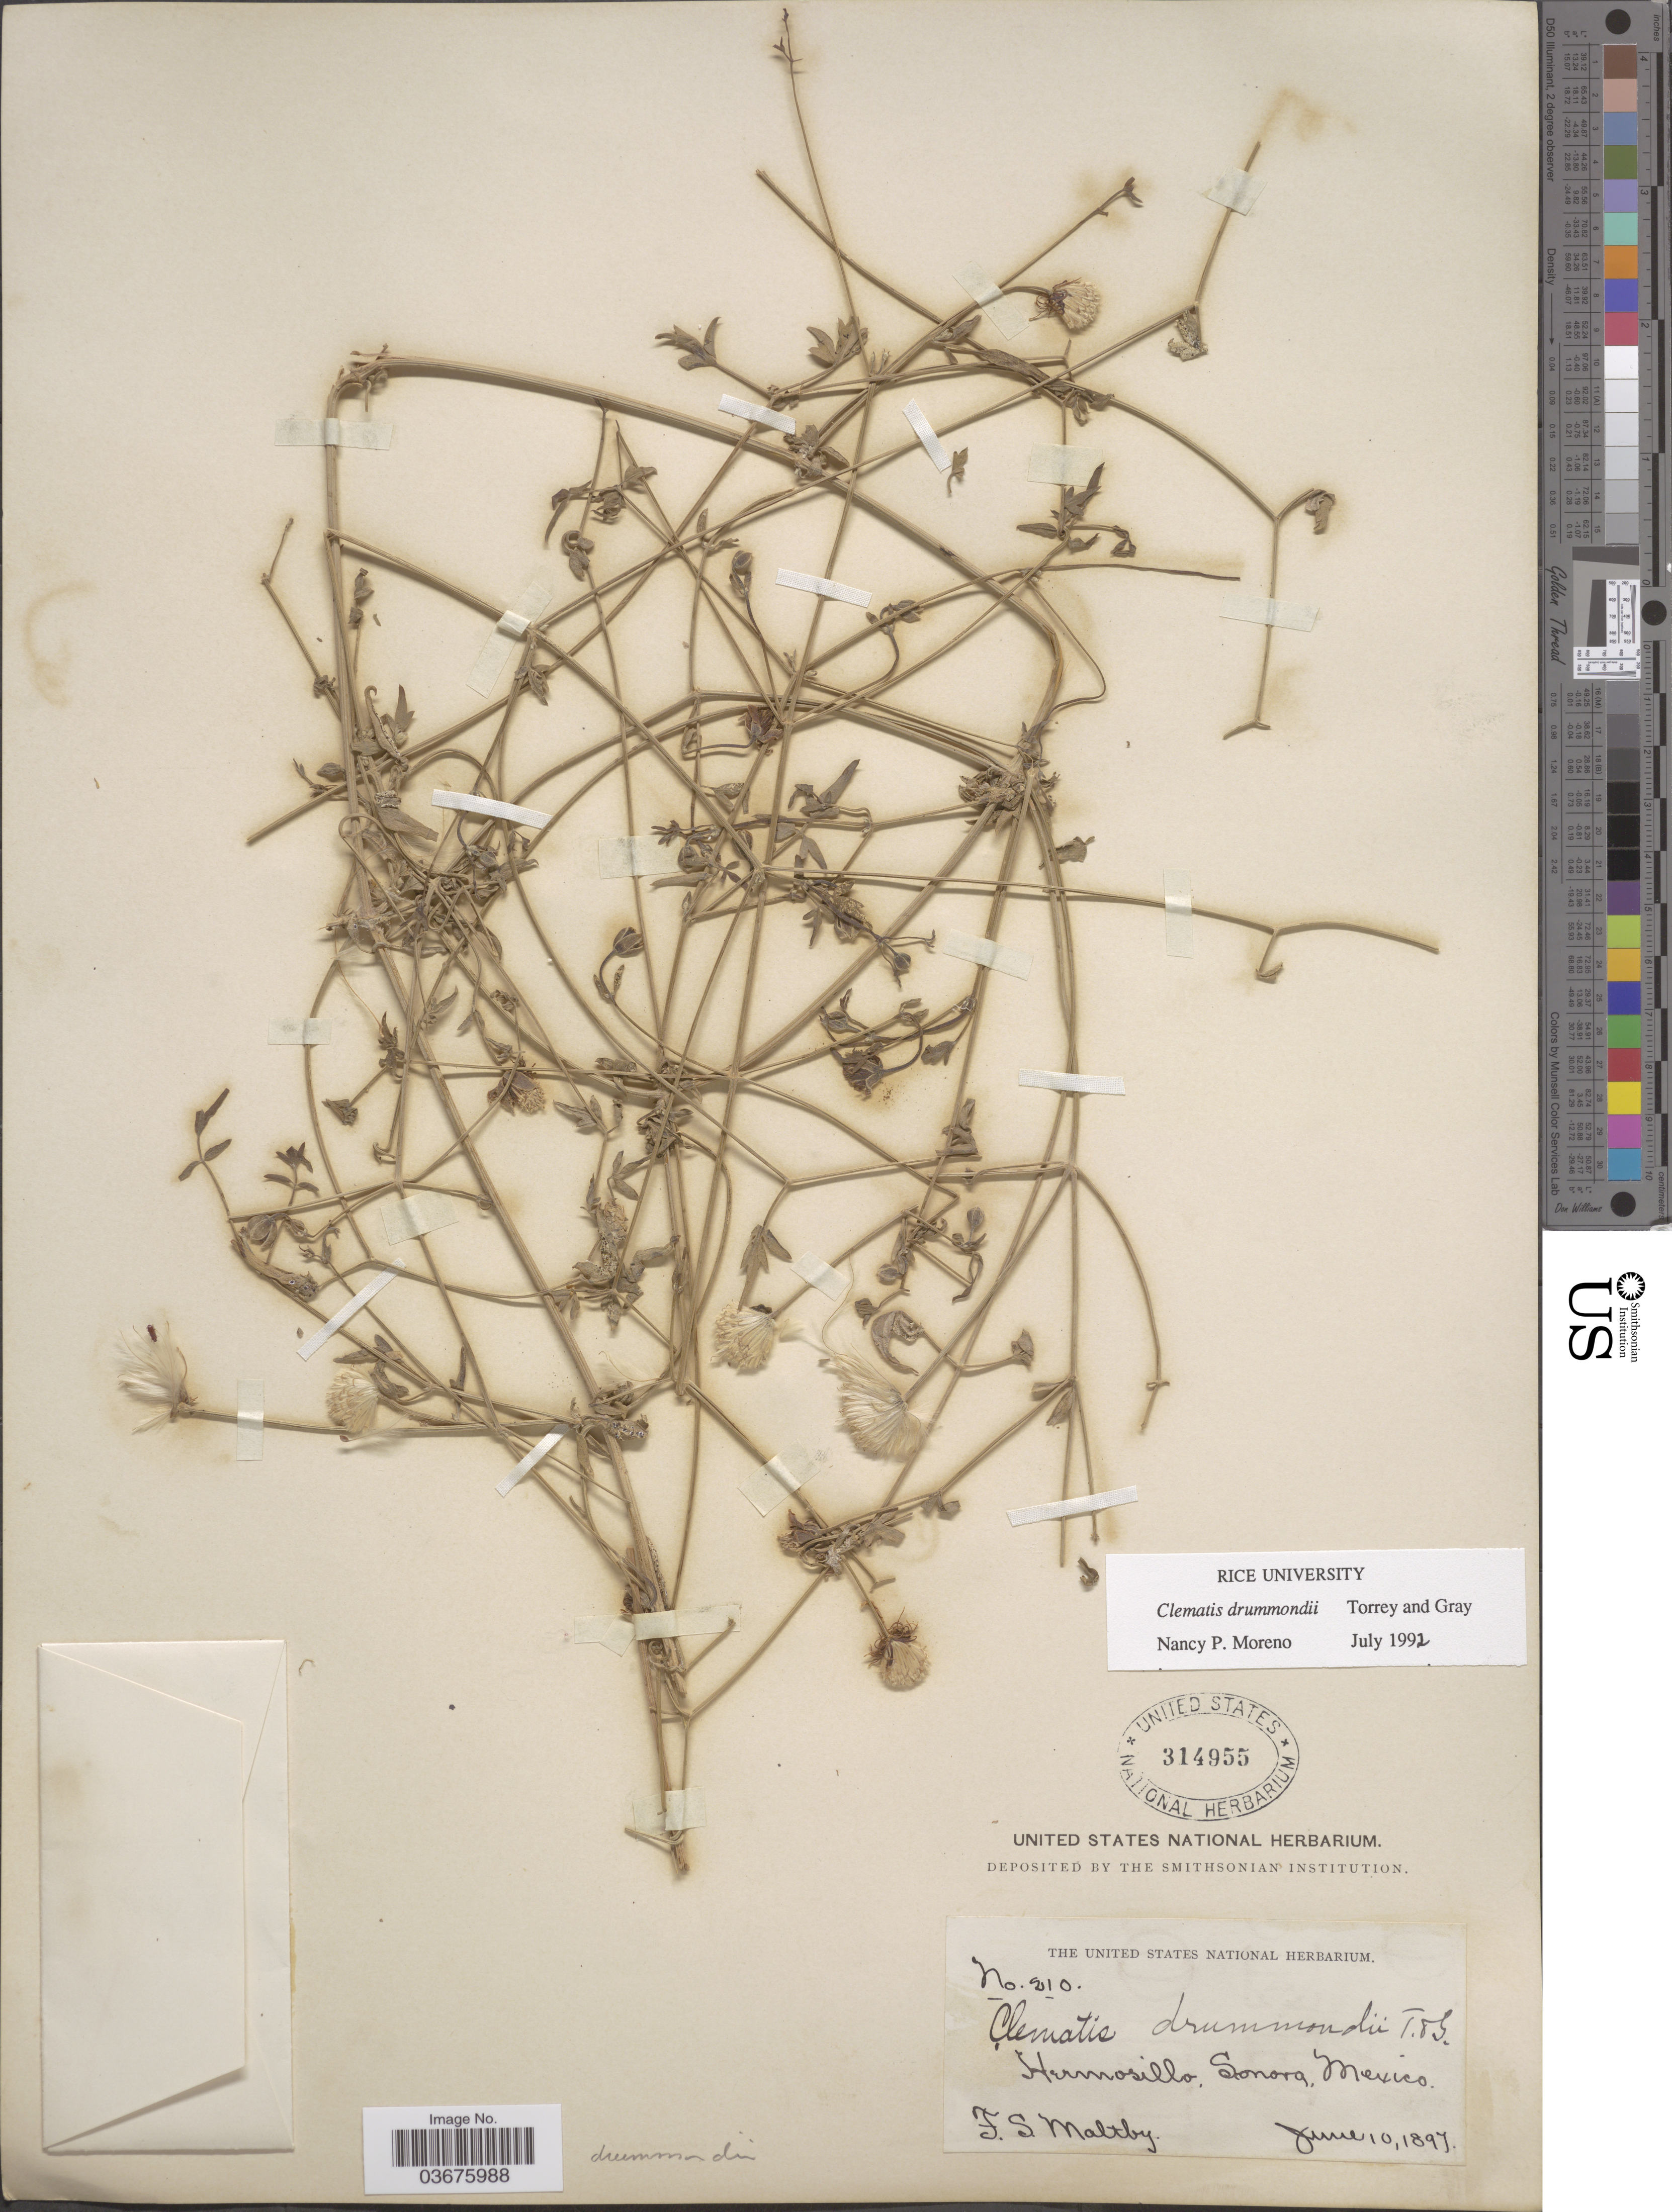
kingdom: Plantae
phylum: Tracheophyta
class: Magnoliopsida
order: Ranunculales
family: Ranunculaceae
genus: Clematis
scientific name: Clematis drummondii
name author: Torr. & A. Gray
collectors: F. S. Maltby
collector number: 210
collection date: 1897-06-10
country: Mexico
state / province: Sonora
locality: Hermosillo.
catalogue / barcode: US 314955